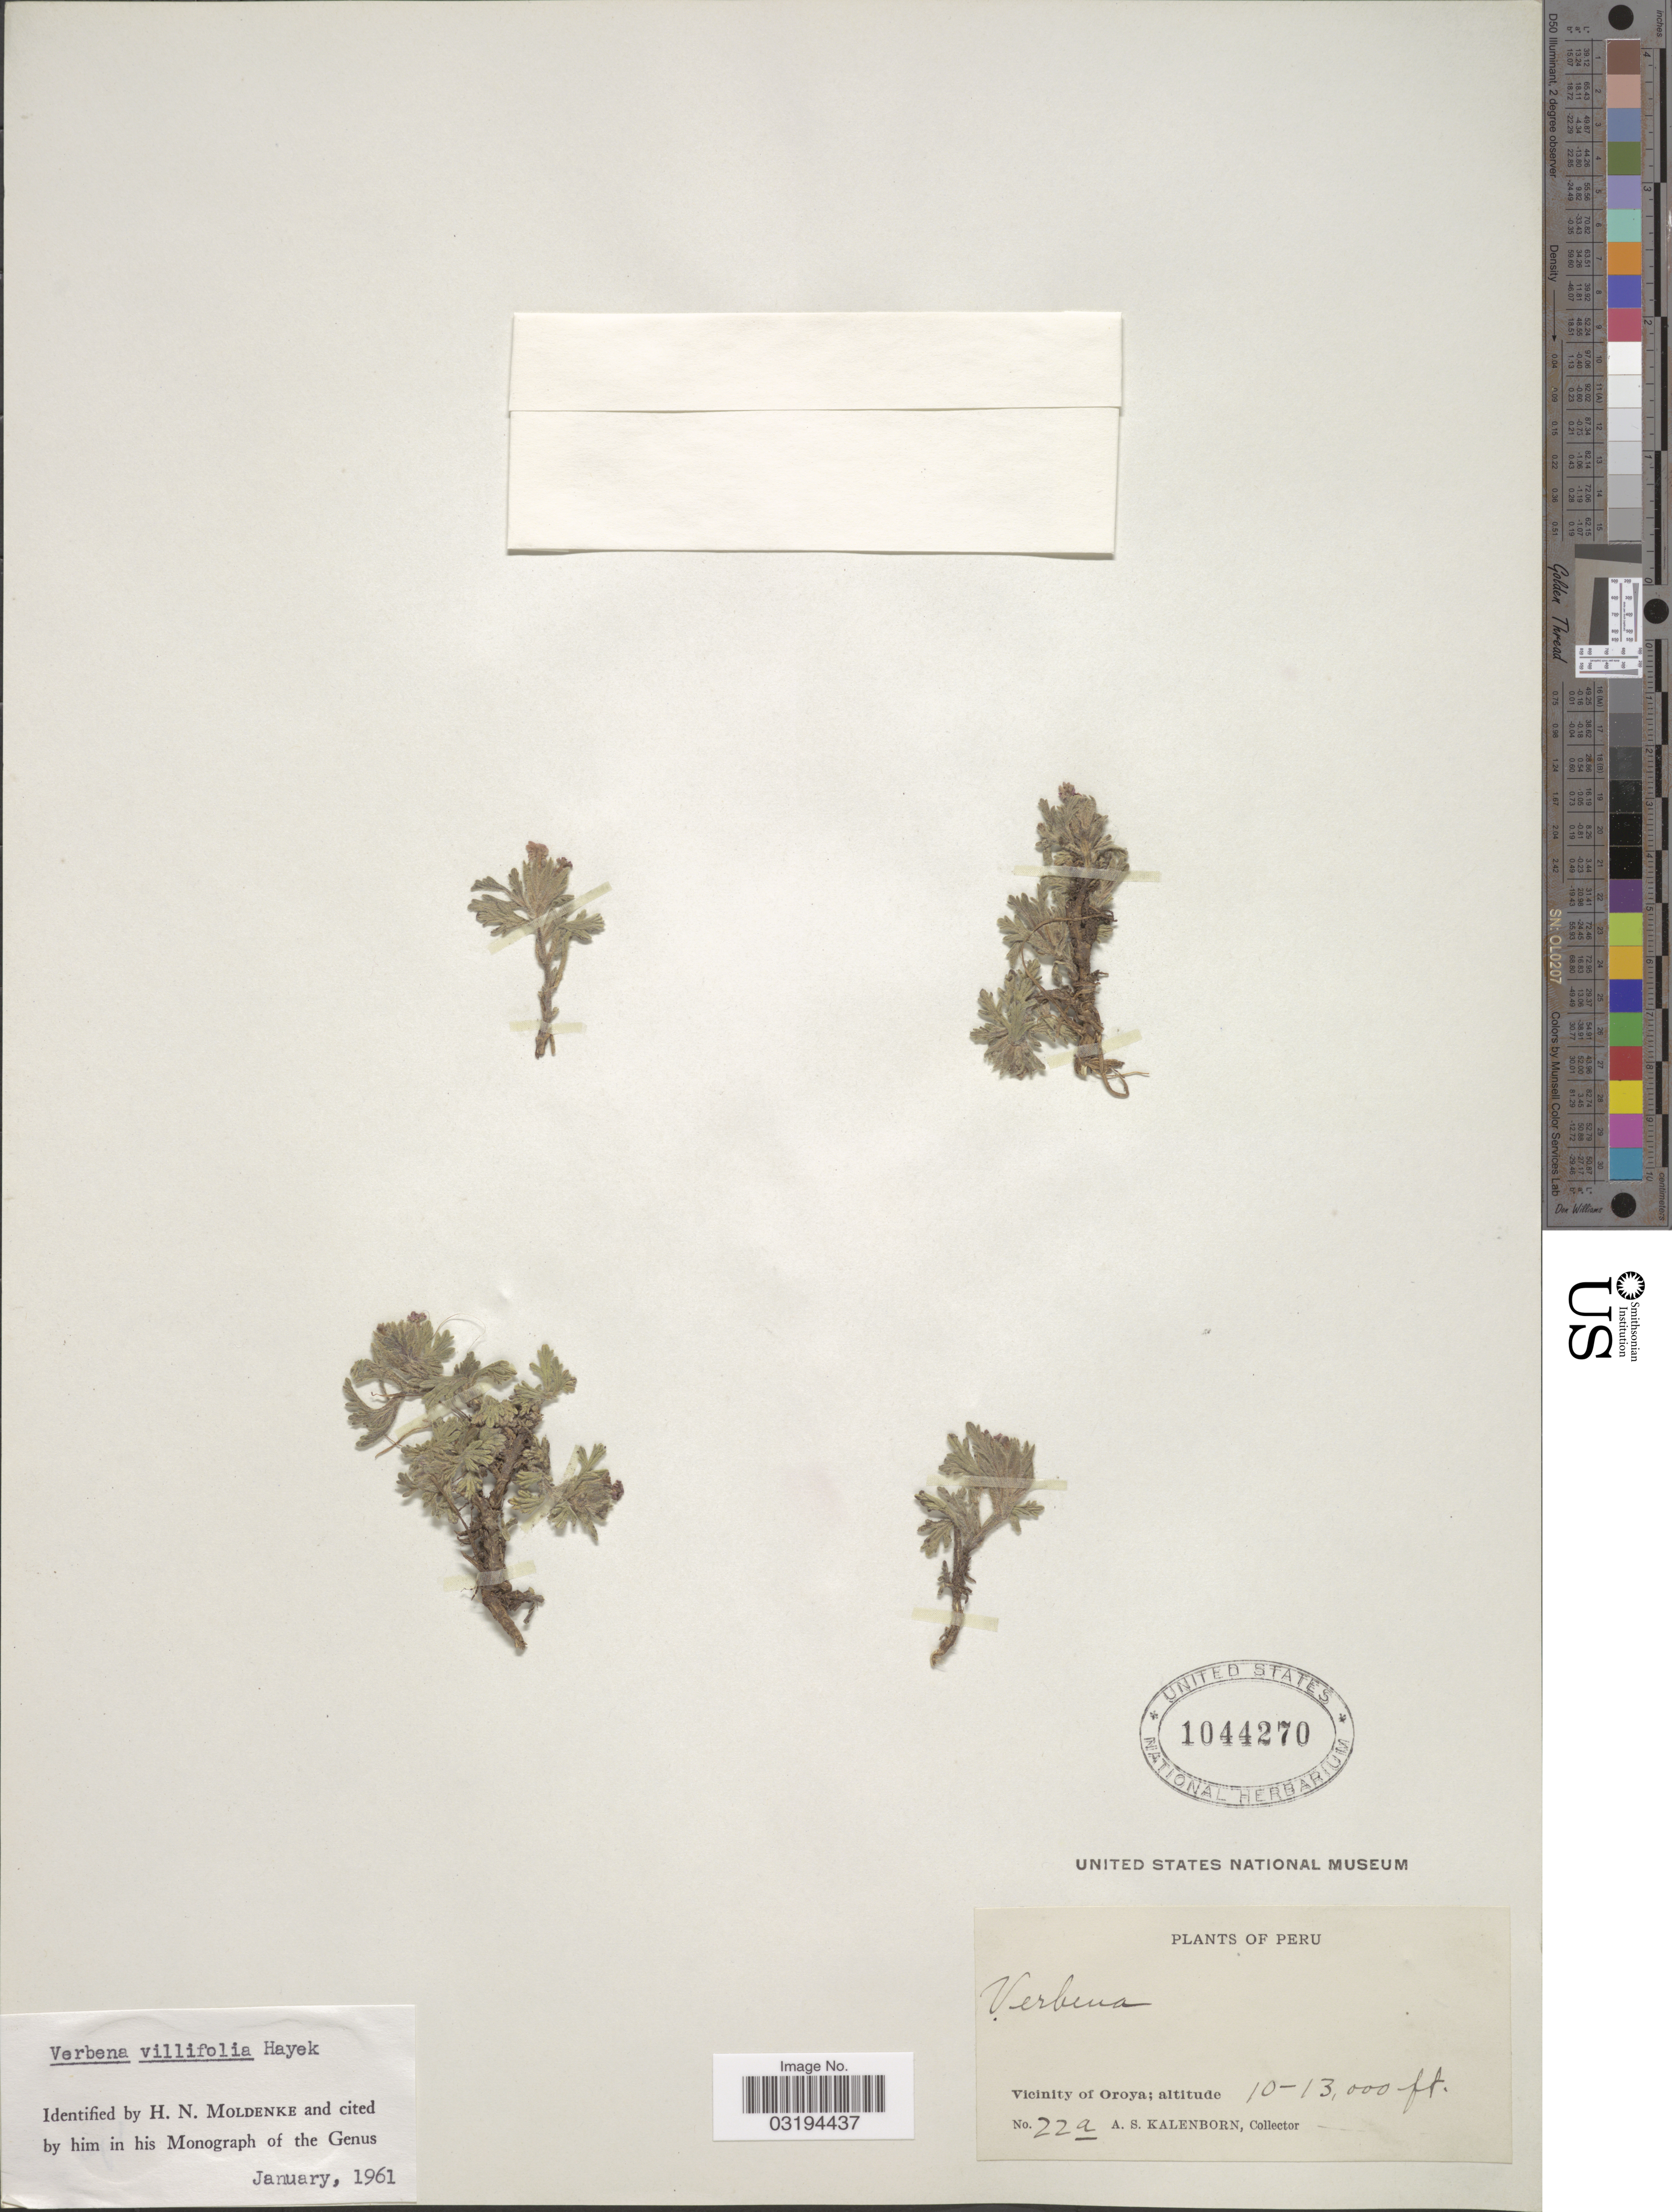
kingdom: Plantae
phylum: Tracheophyta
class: Magnoliopsida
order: Lamiales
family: Verbenaceae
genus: Verbena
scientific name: Verbena villifolia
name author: Hayek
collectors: A. Kalenborn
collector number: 22a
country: Peru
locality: Vicinity of Oroya.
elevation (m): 3048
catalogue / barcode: US 1044270